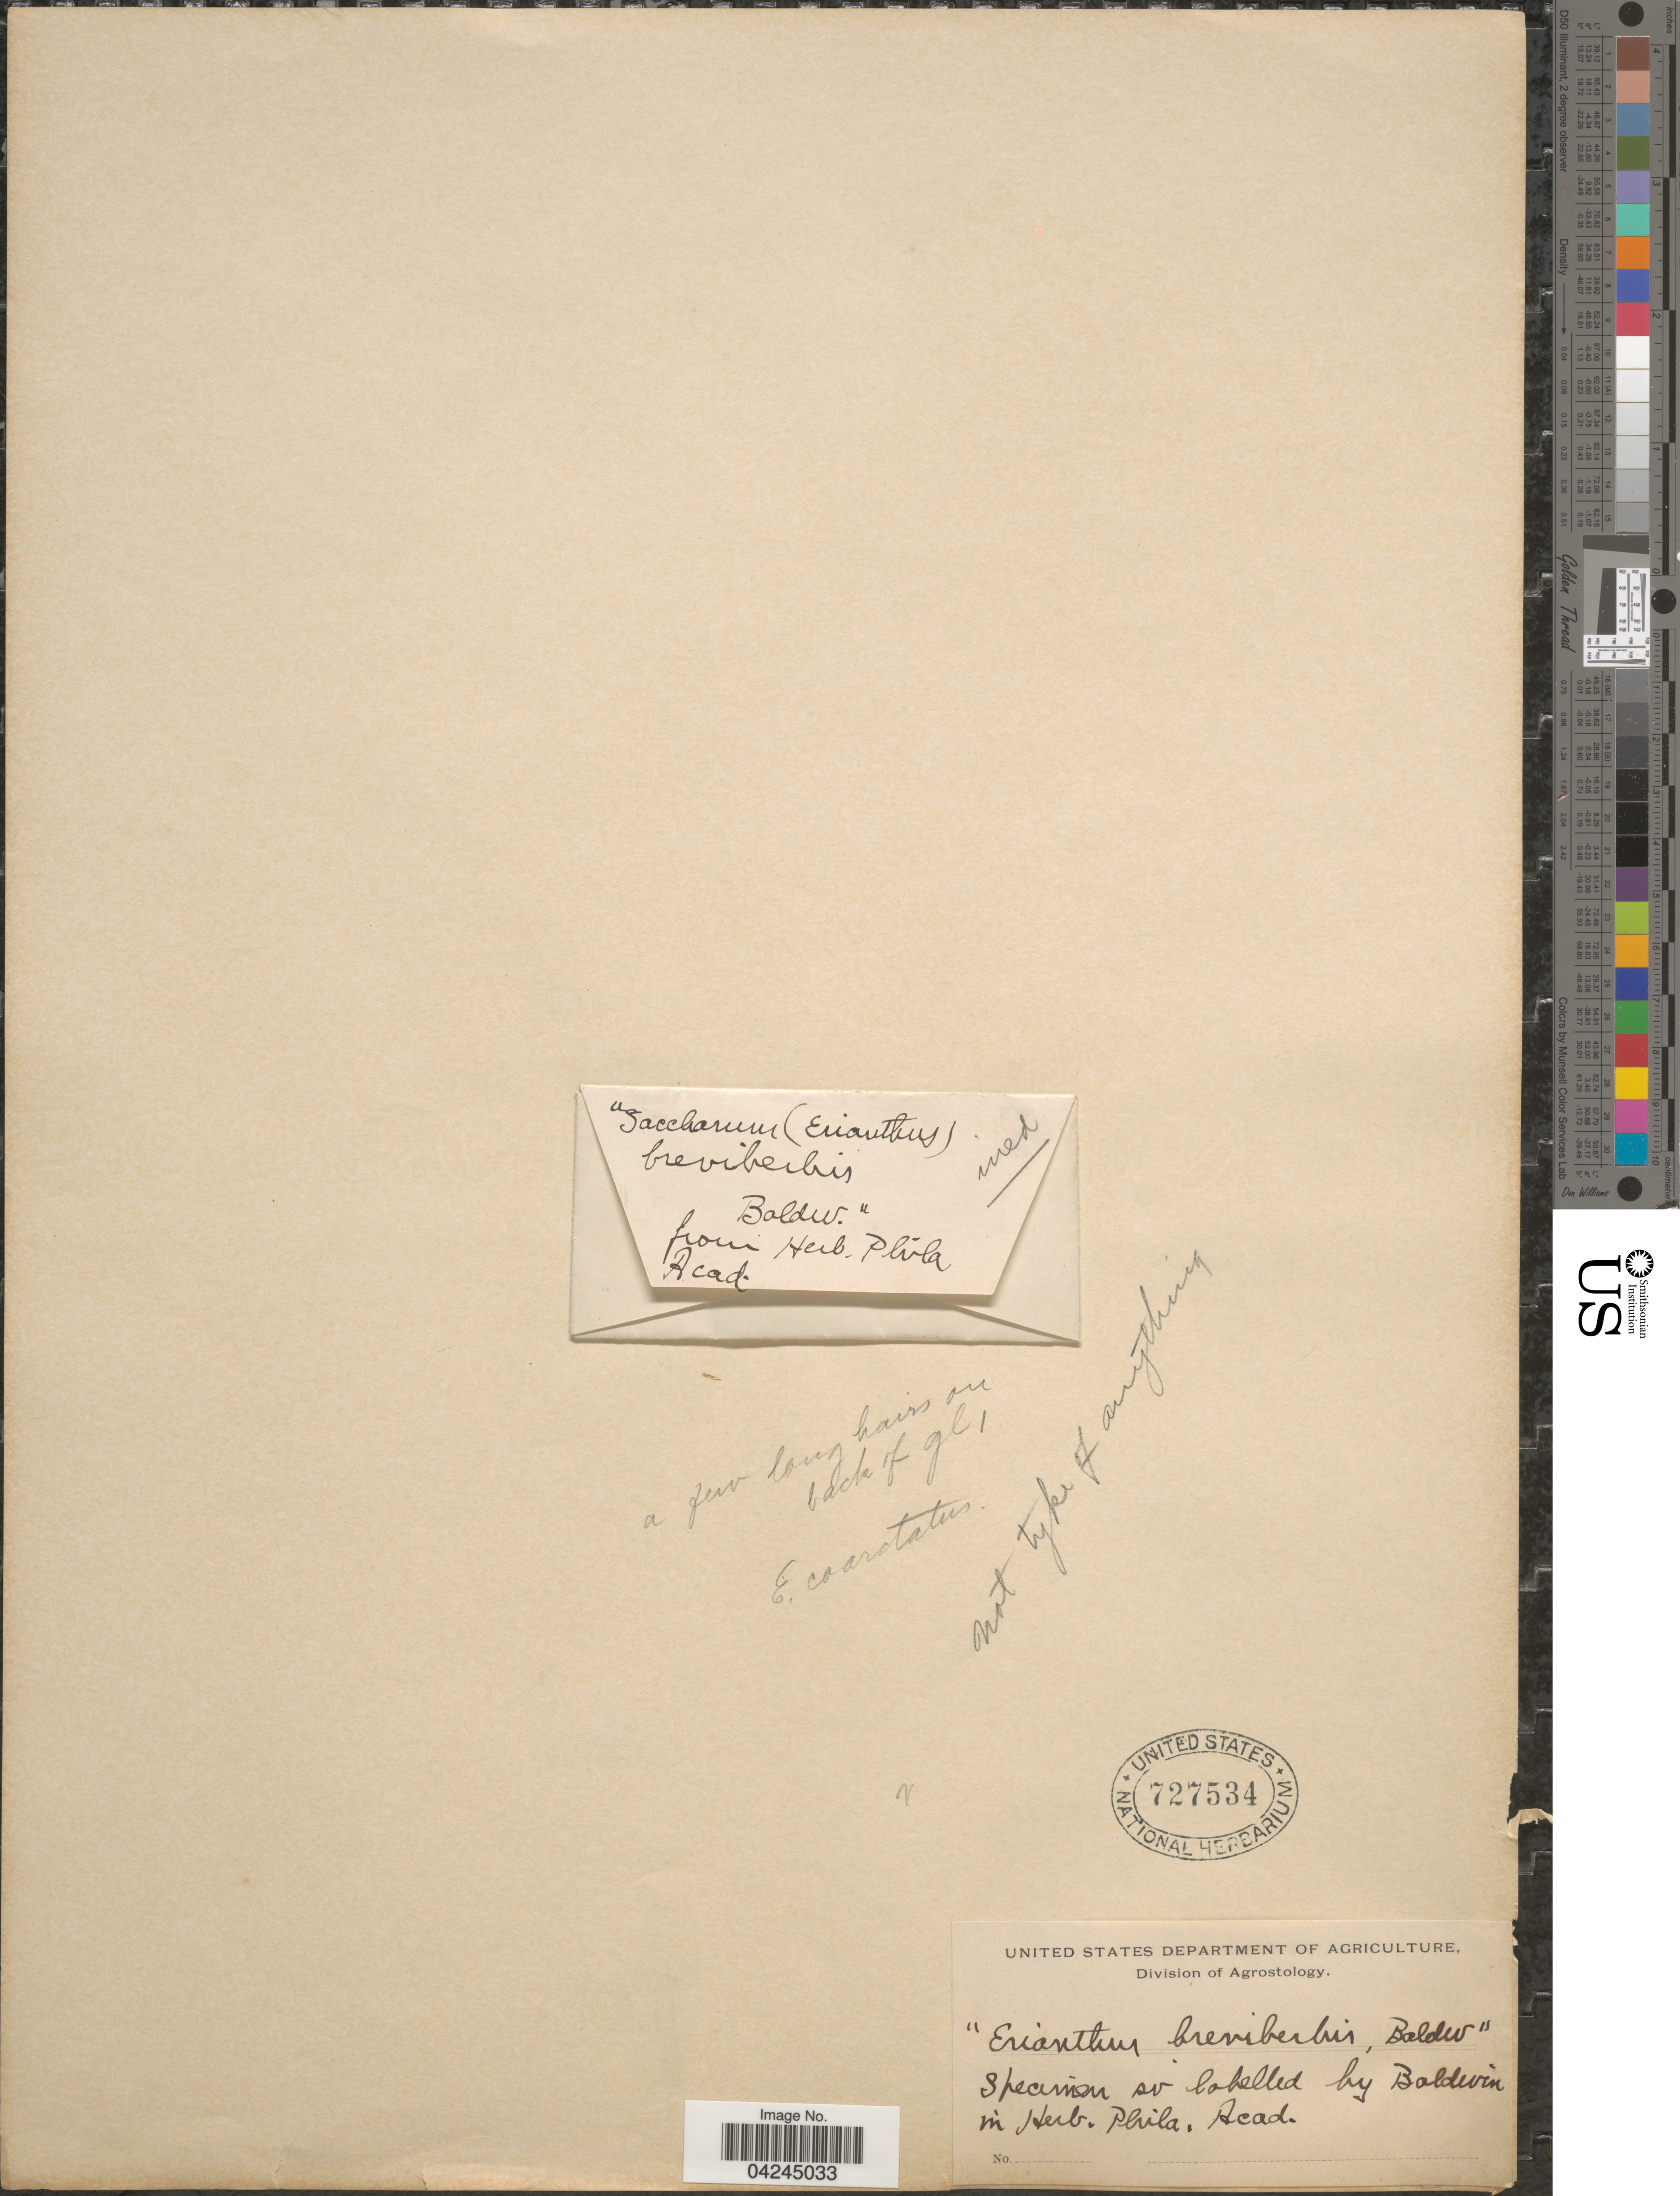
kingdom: Plantae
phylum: Tracheophyta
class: Liliopsida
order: Poales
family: Poaceae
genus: Erianthus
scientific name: Erianthus coarctatus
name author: Fernald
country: United States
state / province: Pennsylvania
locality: In Herb. Phila. Acad.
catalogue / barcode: US 727534